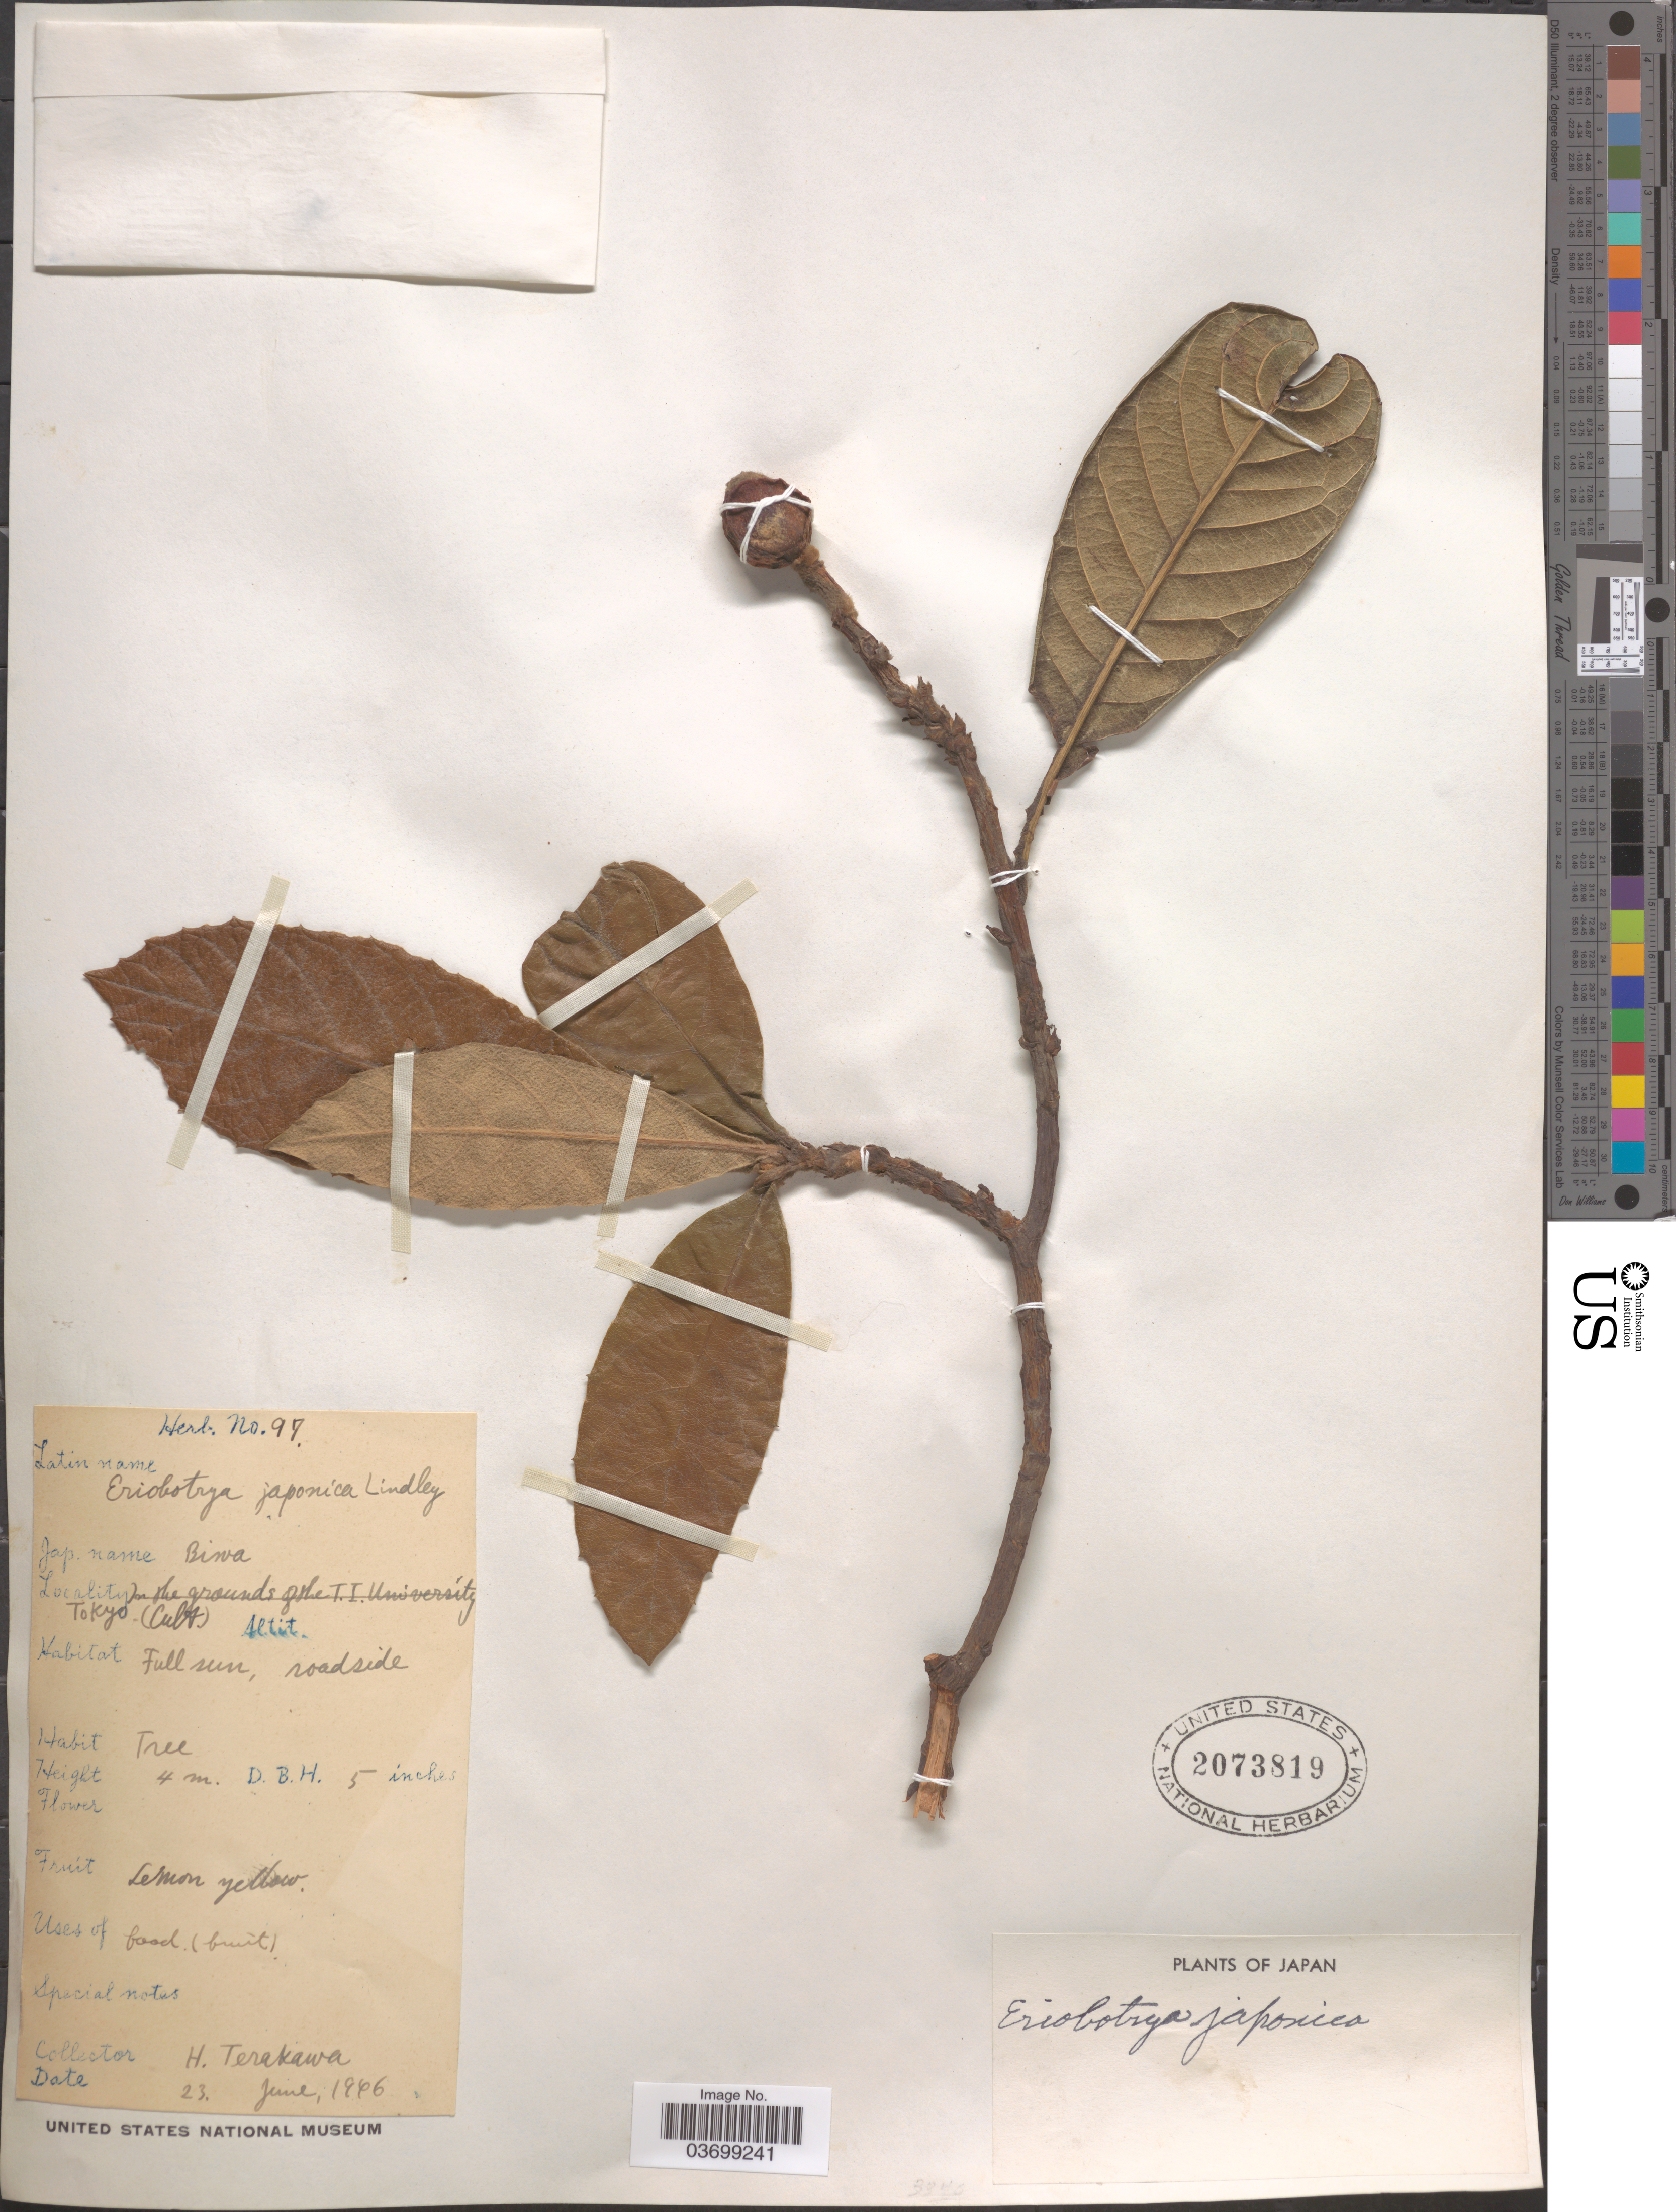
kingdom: Plantae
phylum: Tracheophyta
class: Magnoliopsida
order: Rosales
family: Rosaceae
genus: Rhaphiolepis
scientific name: Rhaphiolepis bibas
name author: (Lour.) Galasso & Banfi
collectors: H. Terakawa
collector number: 97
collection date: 1946-06-23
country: Japan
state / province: Tokyo, Federal City of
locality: Tokyo.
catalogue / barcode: US 2073819